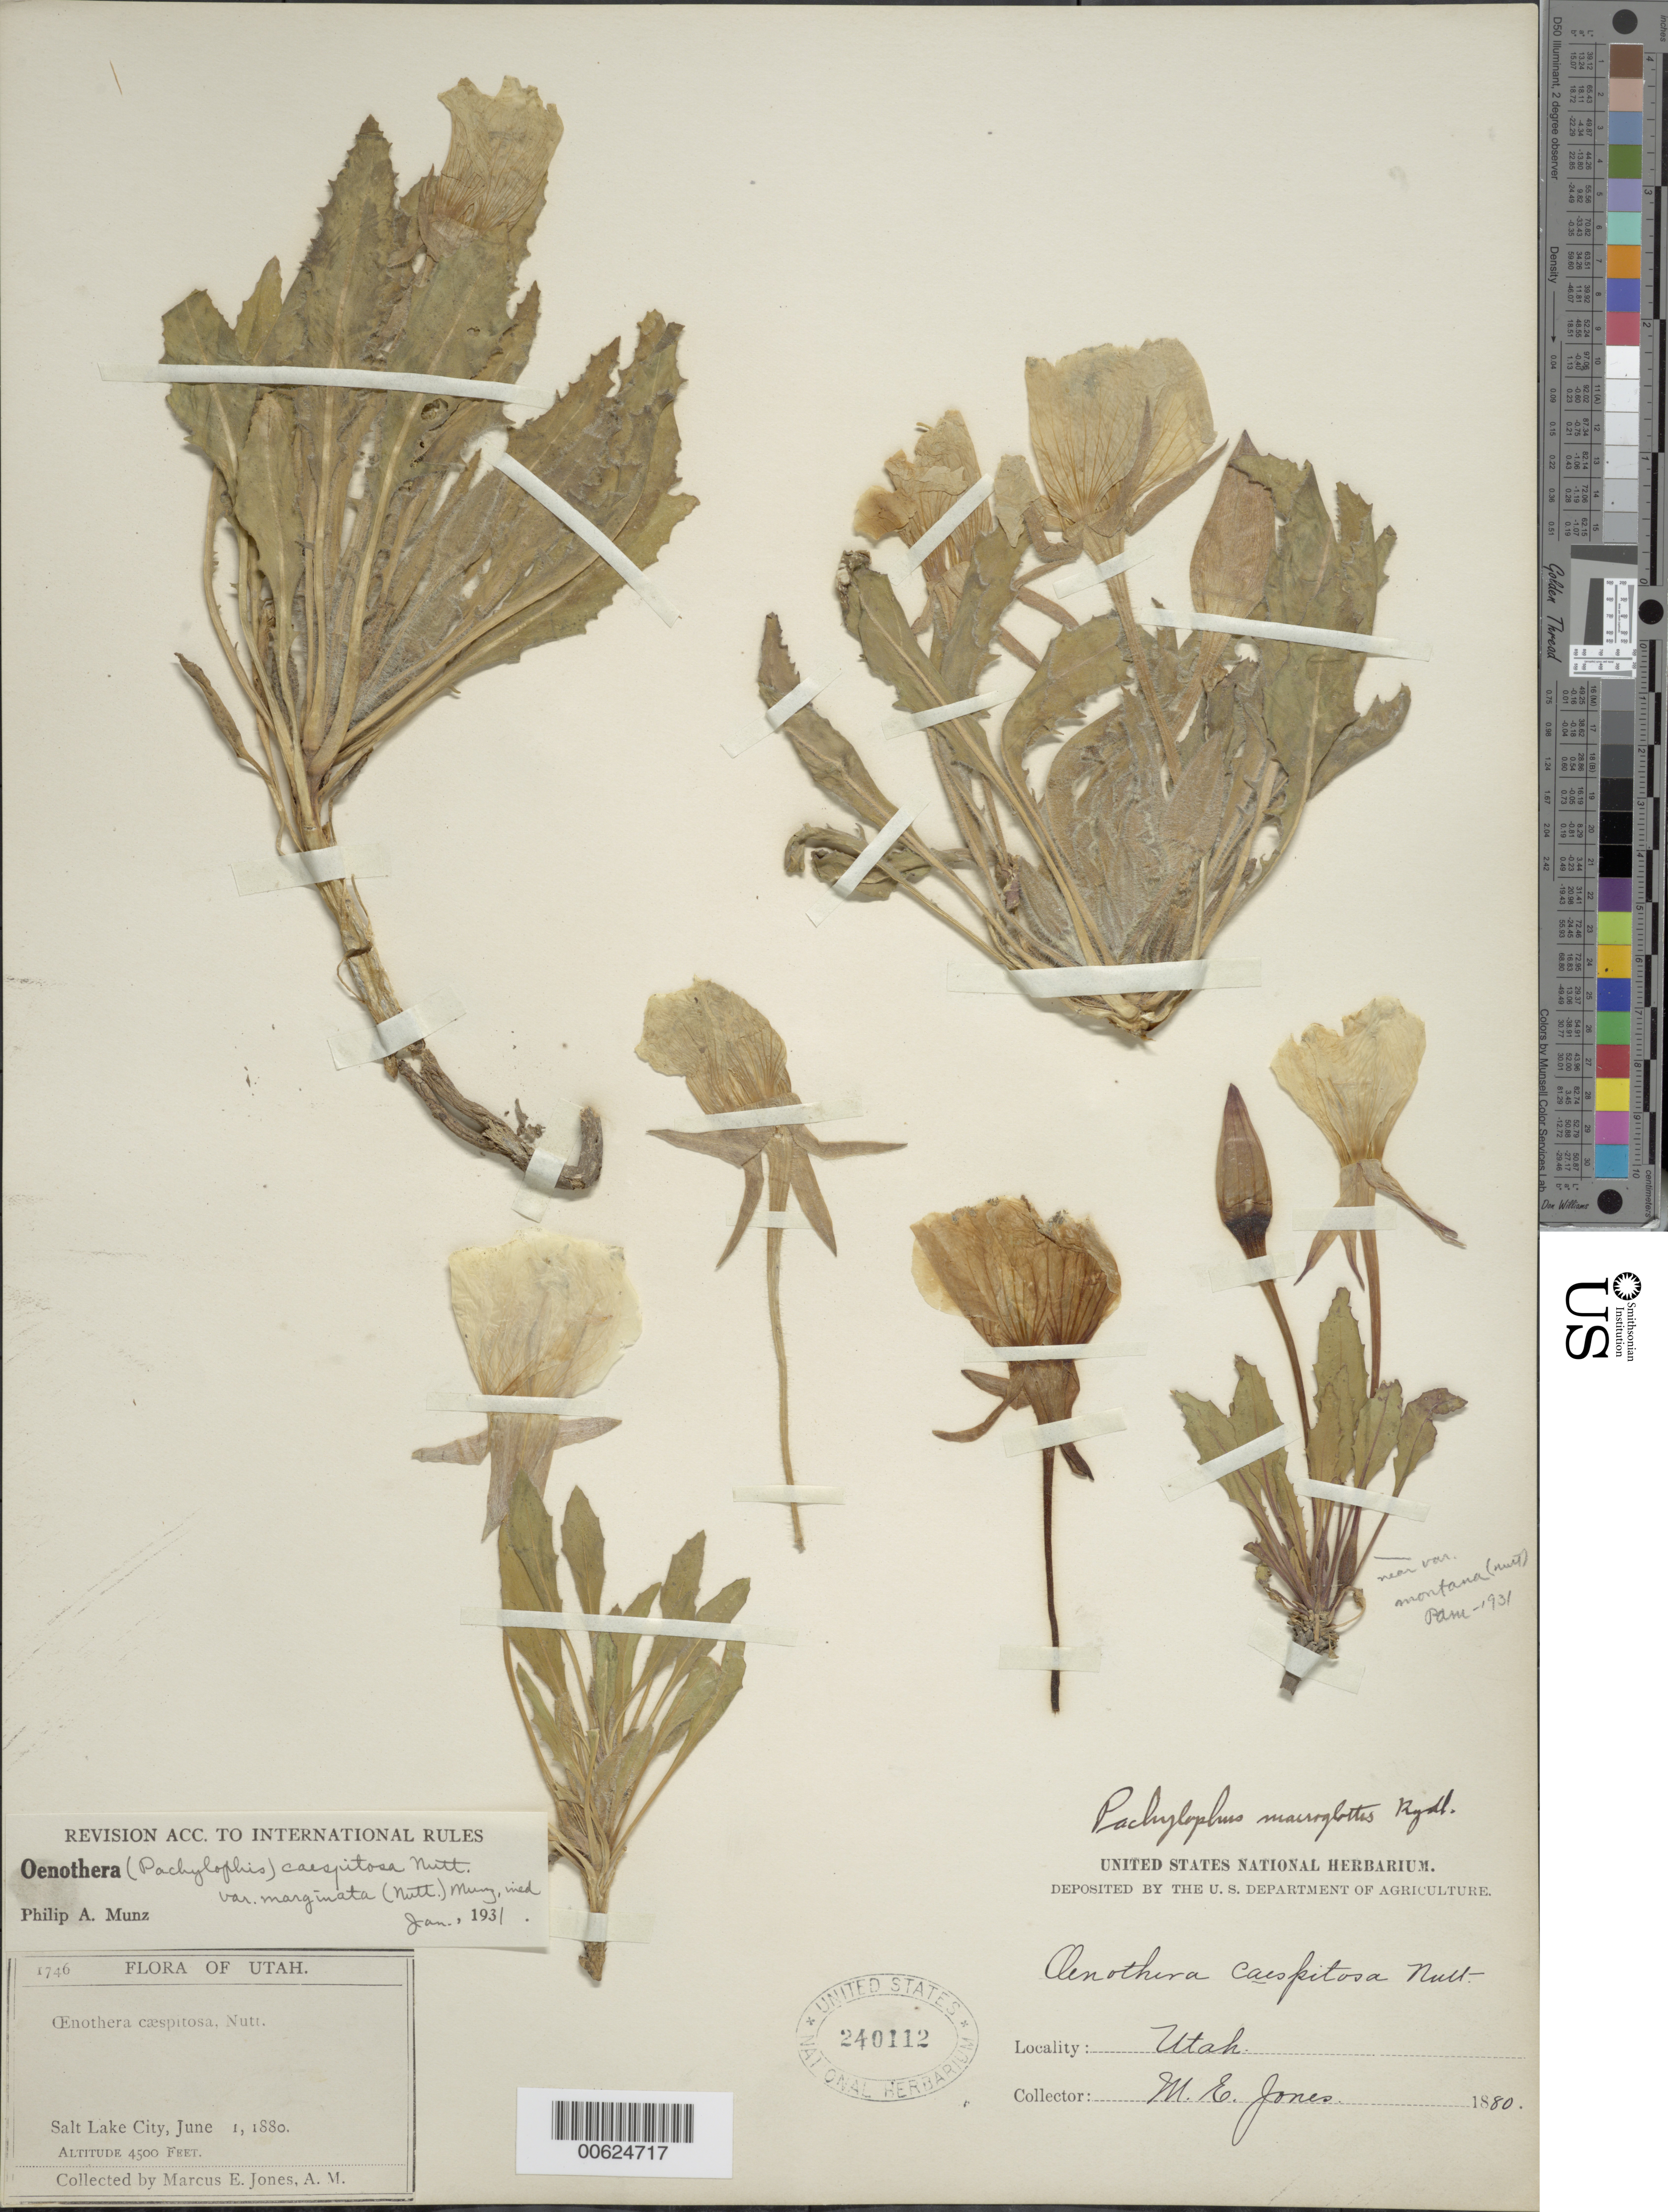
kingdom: Plantae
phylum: Tracheophyta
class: Magnoliopsida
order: Myrtales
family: Onagraceae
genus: Oenothera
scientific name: Oenothera cespitosa subsp. marginata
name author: (Nutt. ex Hook. & Arn.) Munz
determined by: Munz, Philip A.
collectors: M. E. Jones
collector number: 1746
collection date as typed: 01 Jun 1880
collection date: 1880-06-01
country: United States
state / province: Utah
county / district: Salt Lake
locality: Salt Lake City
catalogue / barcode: US 240112